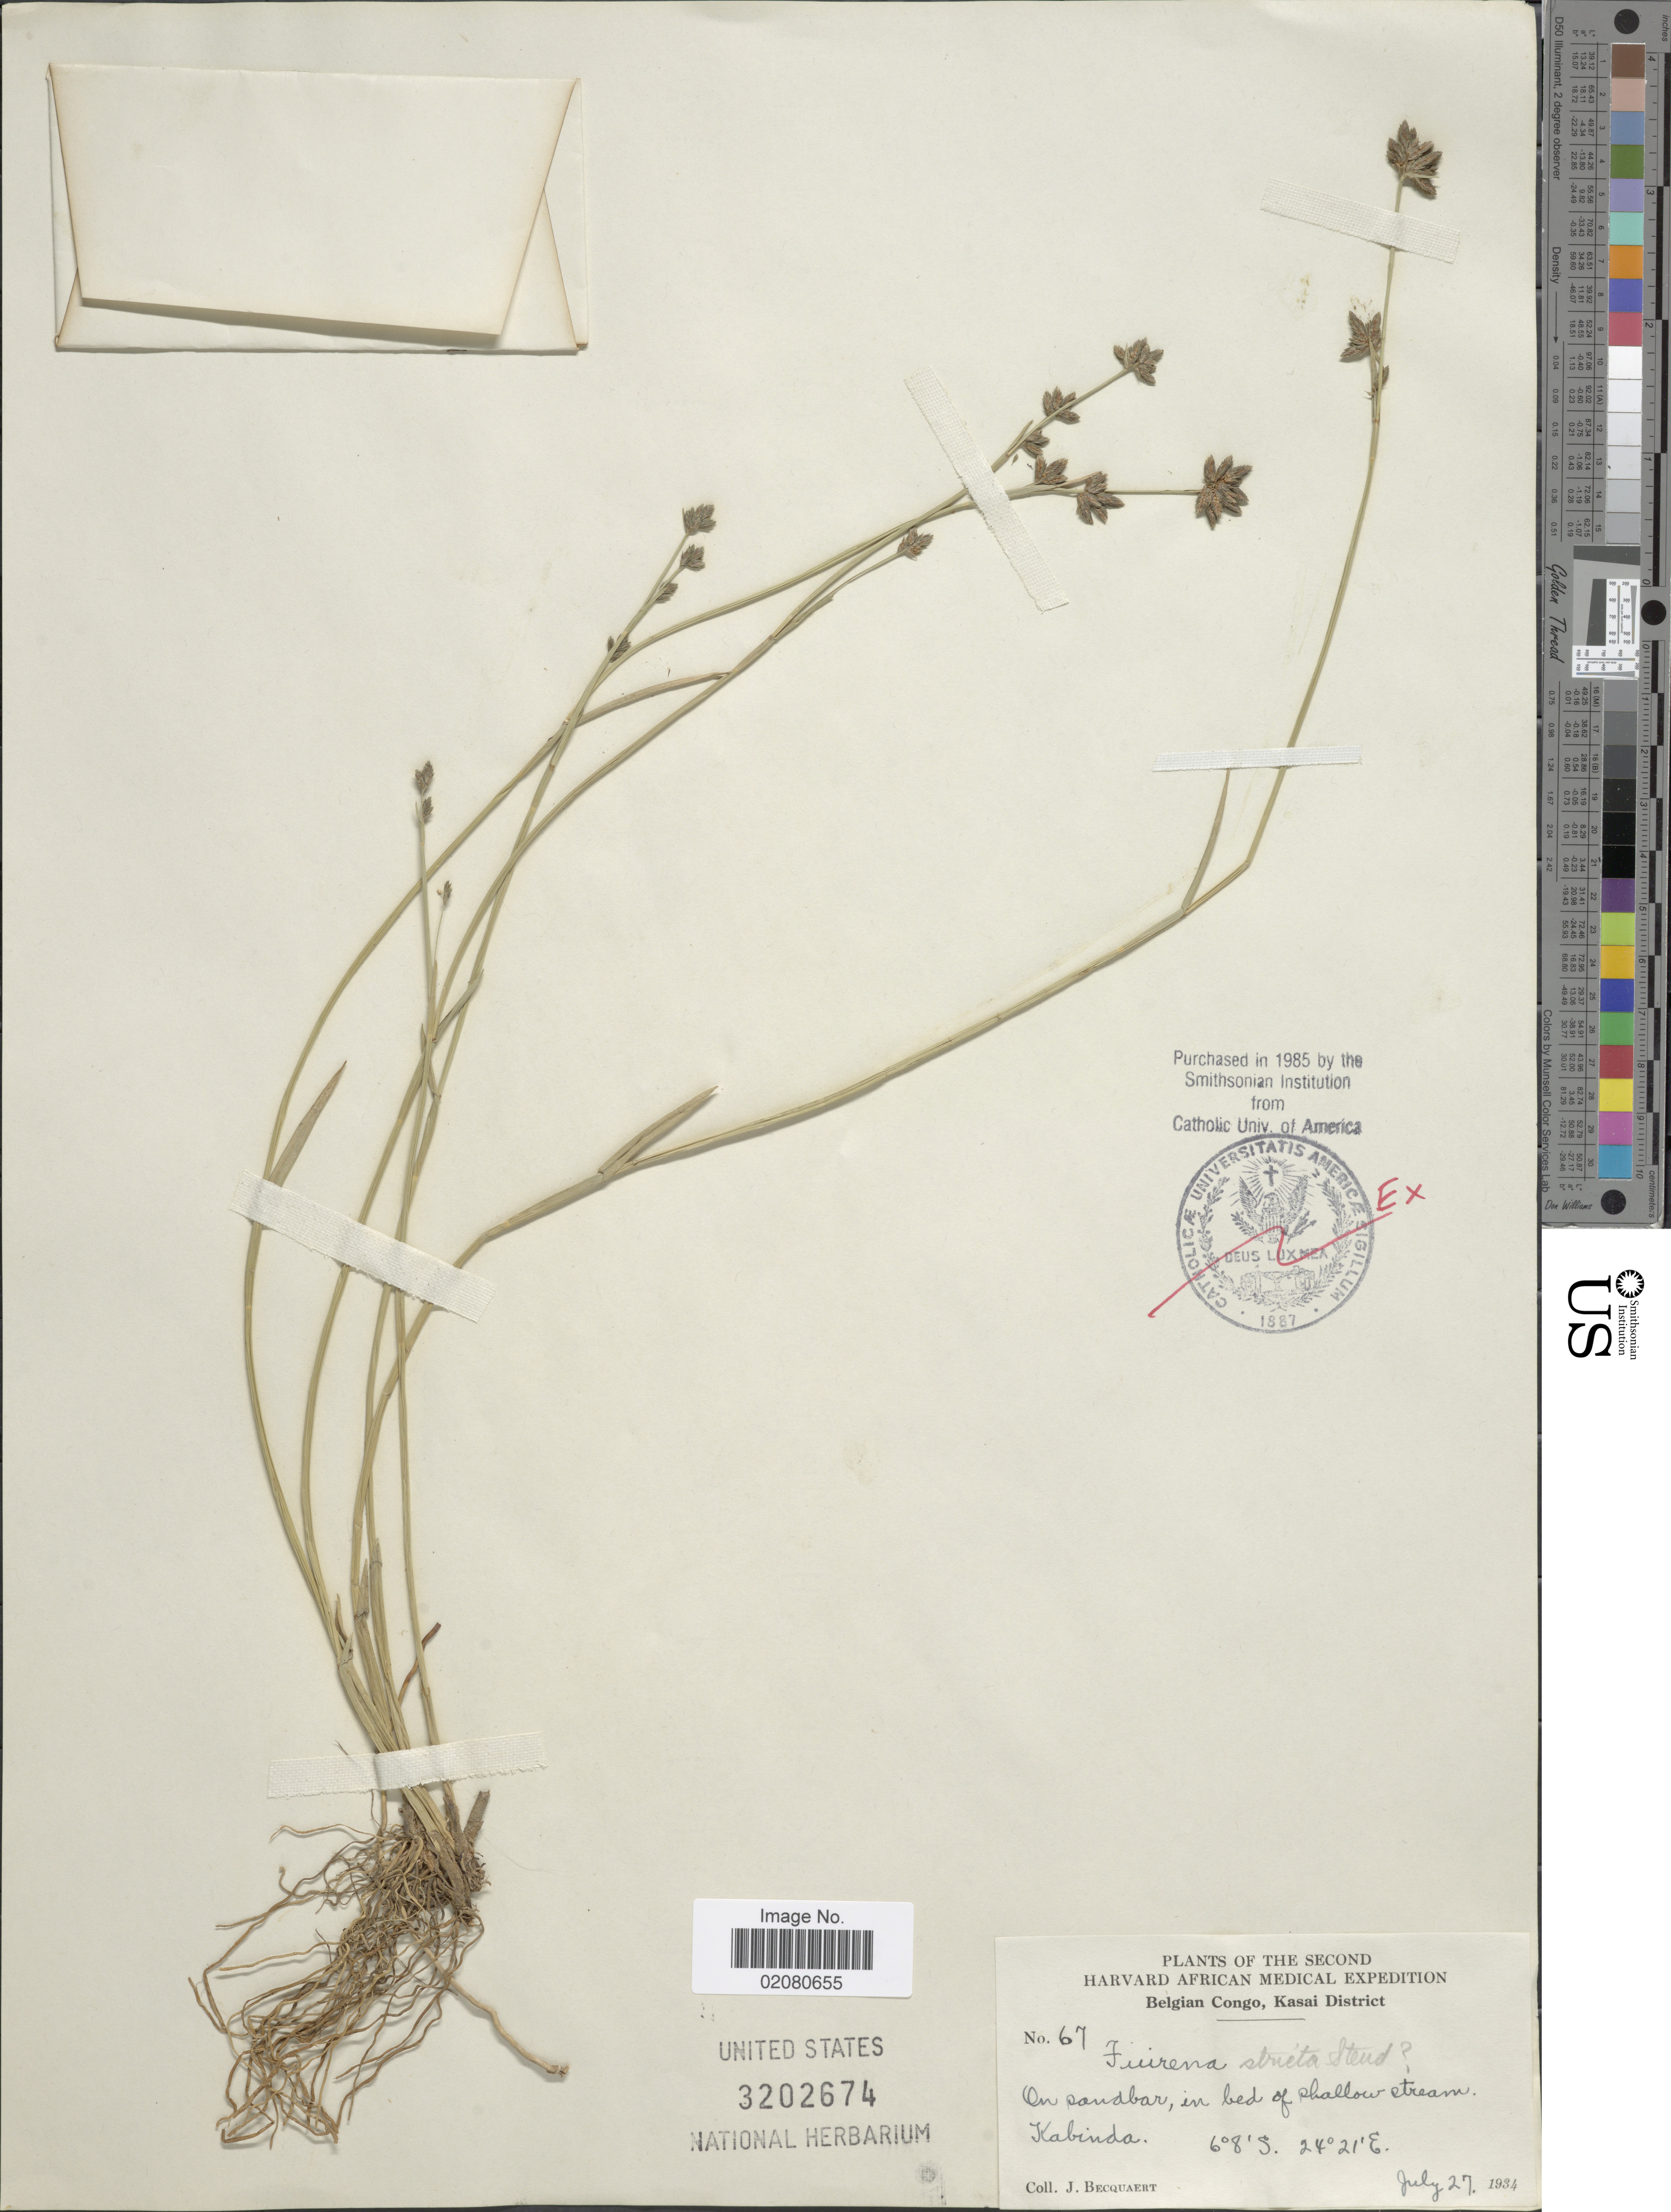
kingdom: Plantae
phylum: Tracheophyta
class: Liliopsida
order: Poales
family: Cyperaceae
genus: Fuirena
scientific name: Fuirena stricta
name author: Steud.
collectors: J. Becquaert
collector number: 67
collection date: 1934-07-27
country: Congo, Democratic Republic of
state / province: Lomami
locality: Belgian Congo, Kasai District, Kabinda In bed of shallow stream.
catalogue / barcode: US 3202674